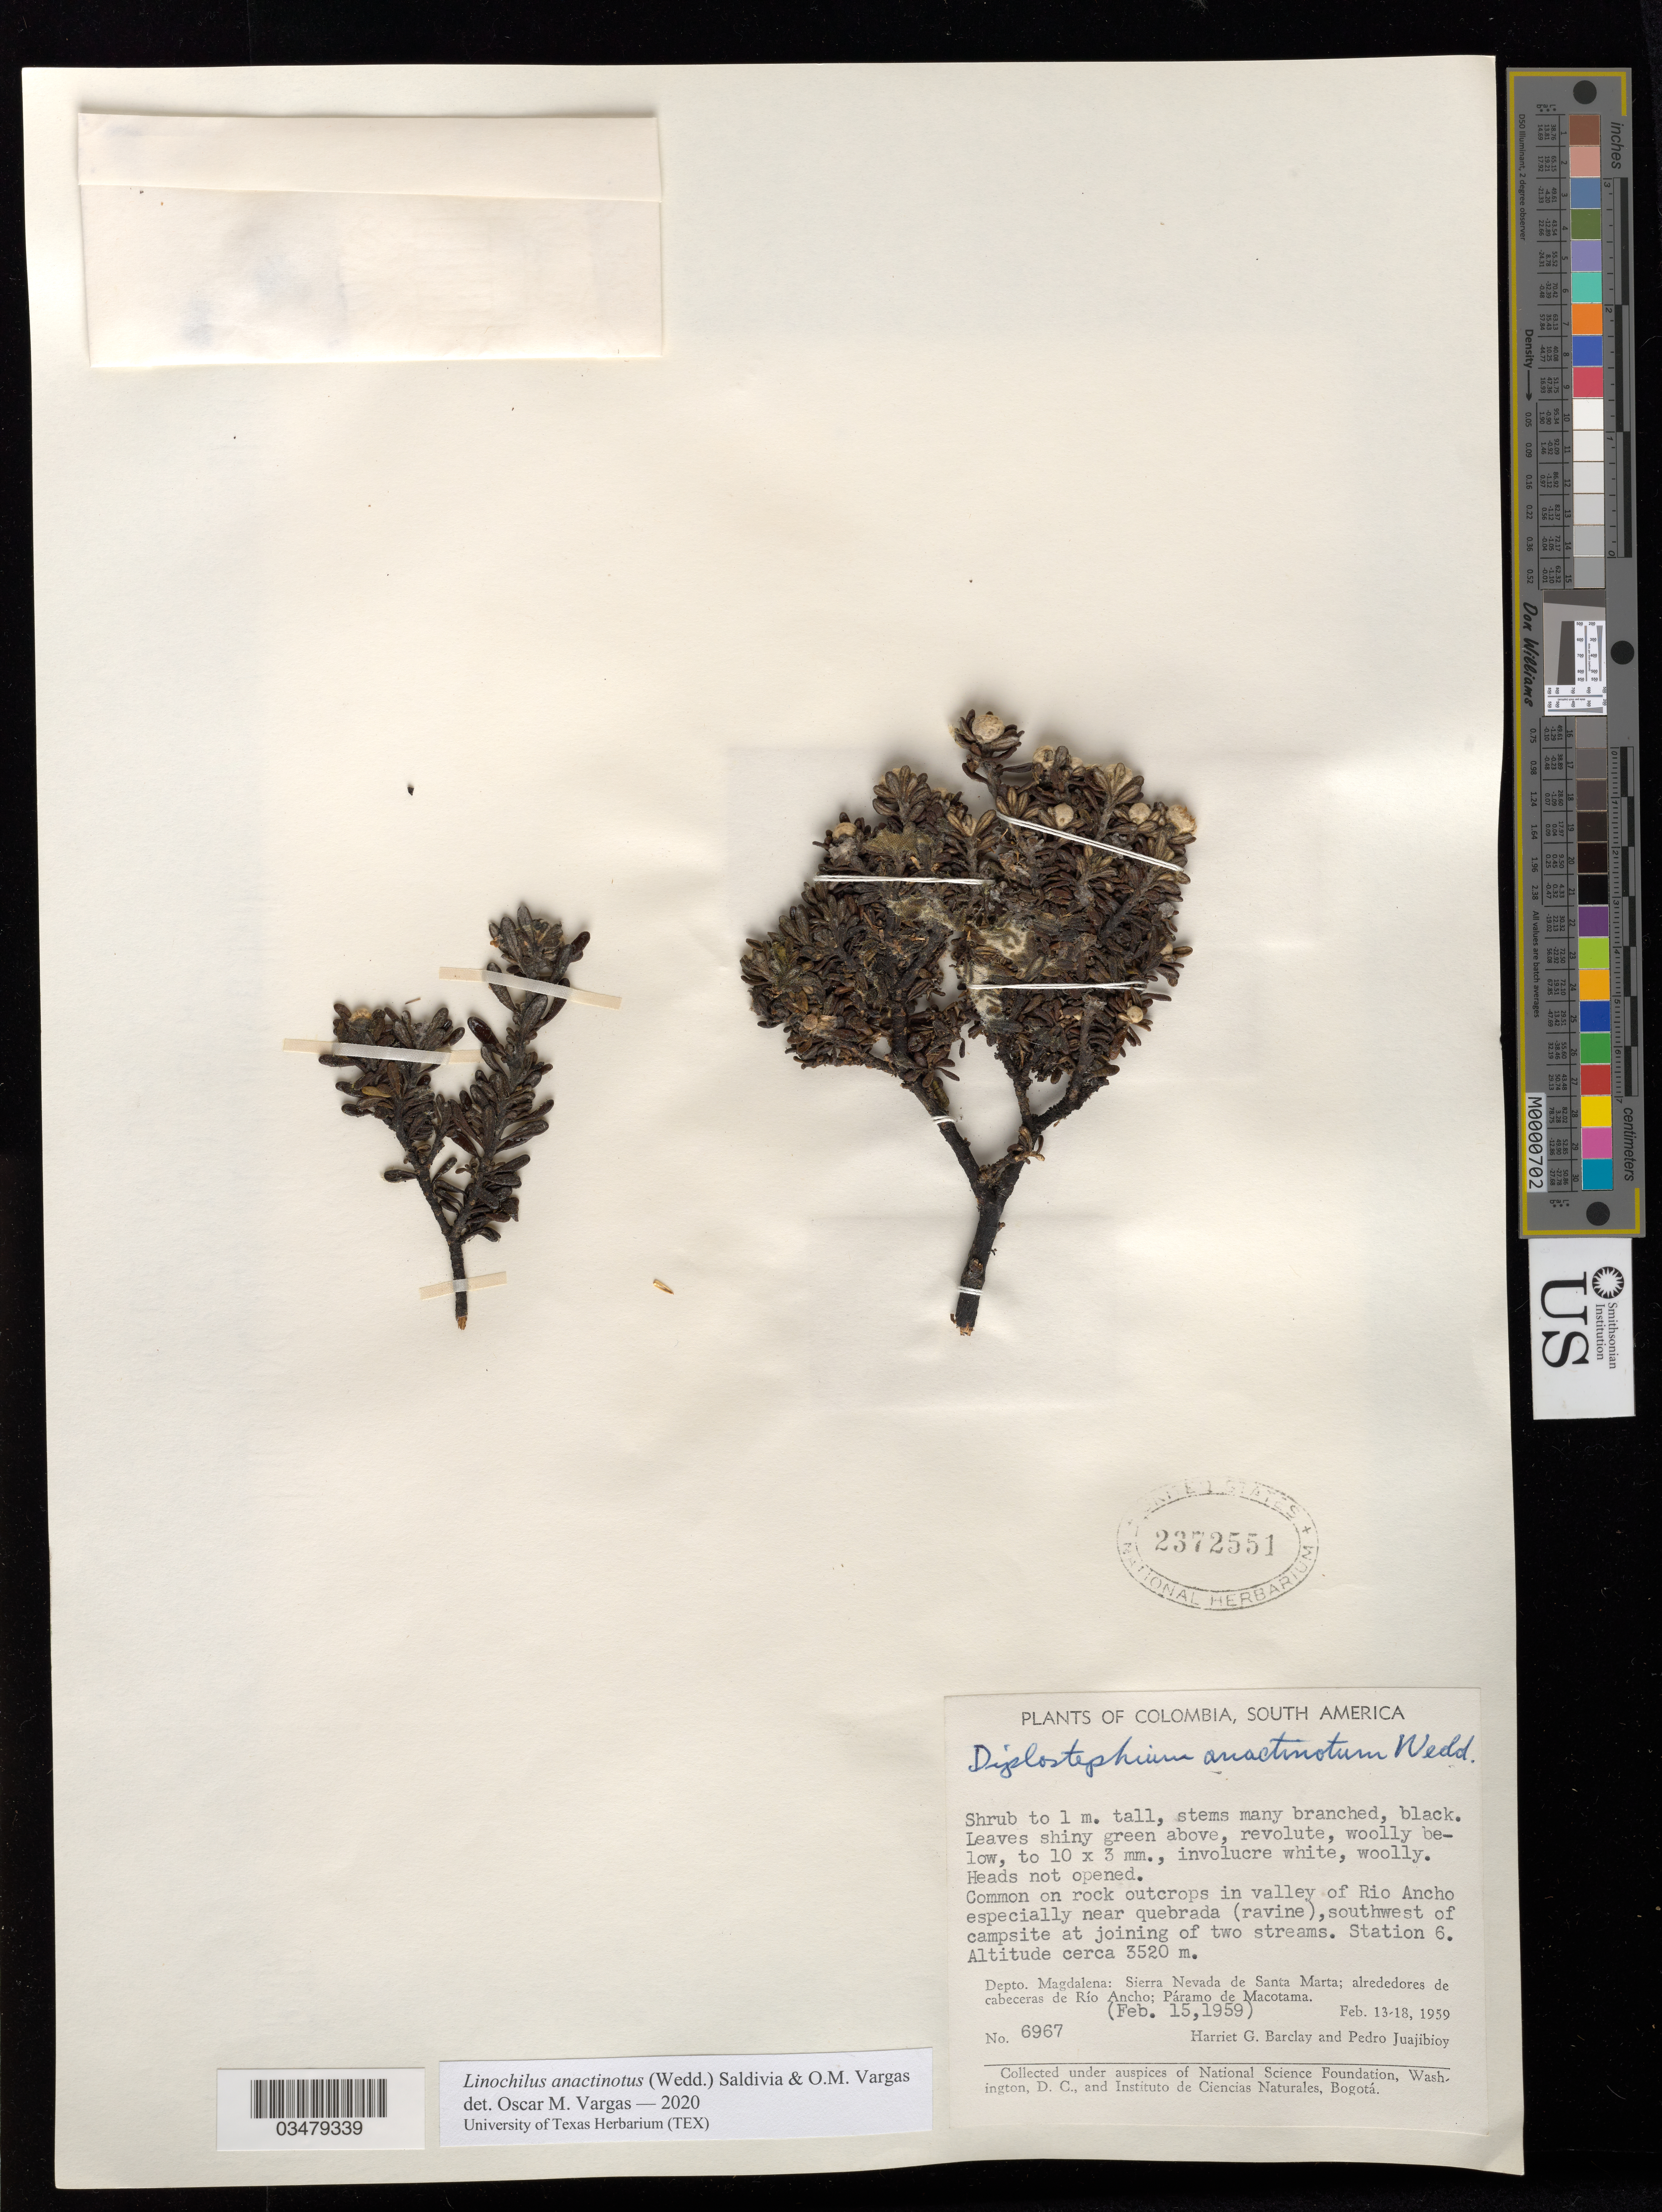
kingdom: Plantae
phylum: Tracheophyta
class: Magnoliopsida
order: Asterales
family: Asteraceae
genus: Linochilus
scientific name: Linochilus anactinotus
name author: (Wedd.) Saldivia & O.M. Vargas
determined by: Vargas, Oscar M.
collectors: H. G. Barclay & P. Juajibioy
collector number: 6967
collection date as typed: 15 Feb 1959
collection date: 1959-02-15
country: Colombia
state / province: Magdalena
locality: Sierra Nevada de Santa Marta, Rio Ancho, Paramo de Macotama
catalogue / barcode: US 2372551